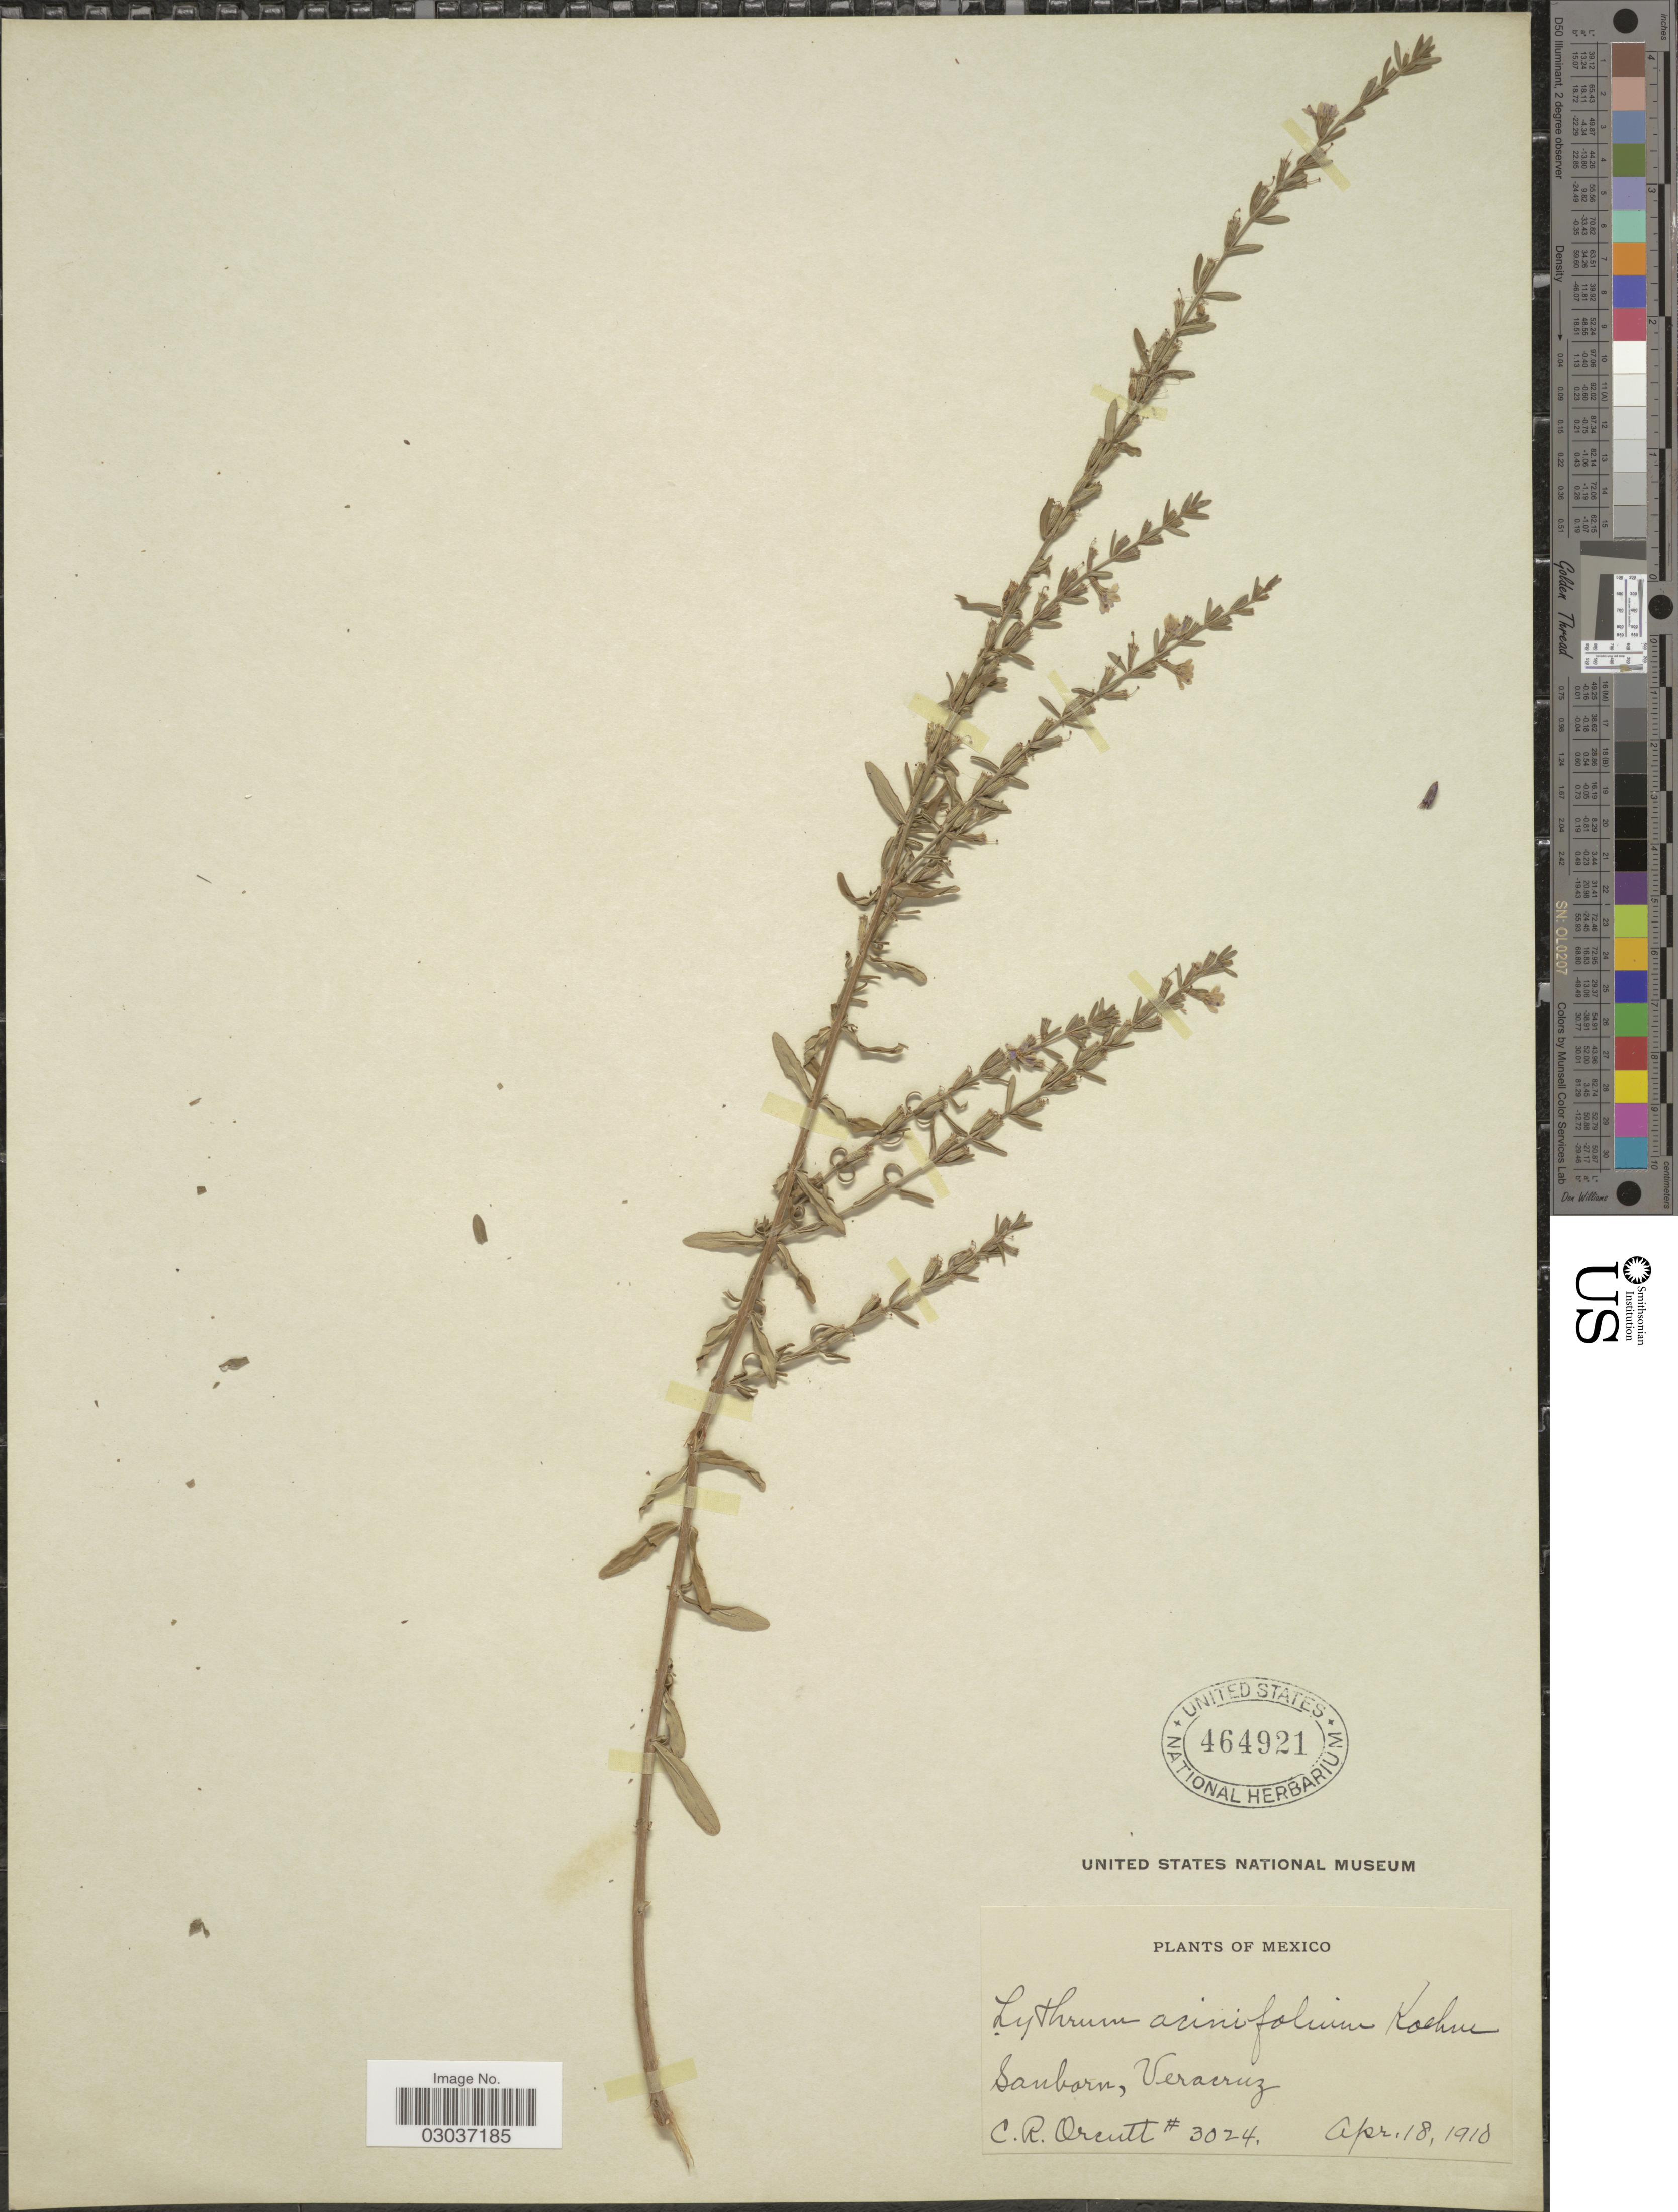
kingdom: Plantae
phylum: Tracheophyta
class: Magnoliopsida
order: Myrtales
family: Lythraceae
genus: Lythrum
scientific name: Lythrum acinifolium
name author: Sessé & Moc. ex Koehne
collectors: C. R. Orcutt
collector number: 3024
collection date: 1910-04-18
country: Mexico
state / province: Veracruz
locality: Sanborn, Veracruz.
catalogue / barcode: US 464921